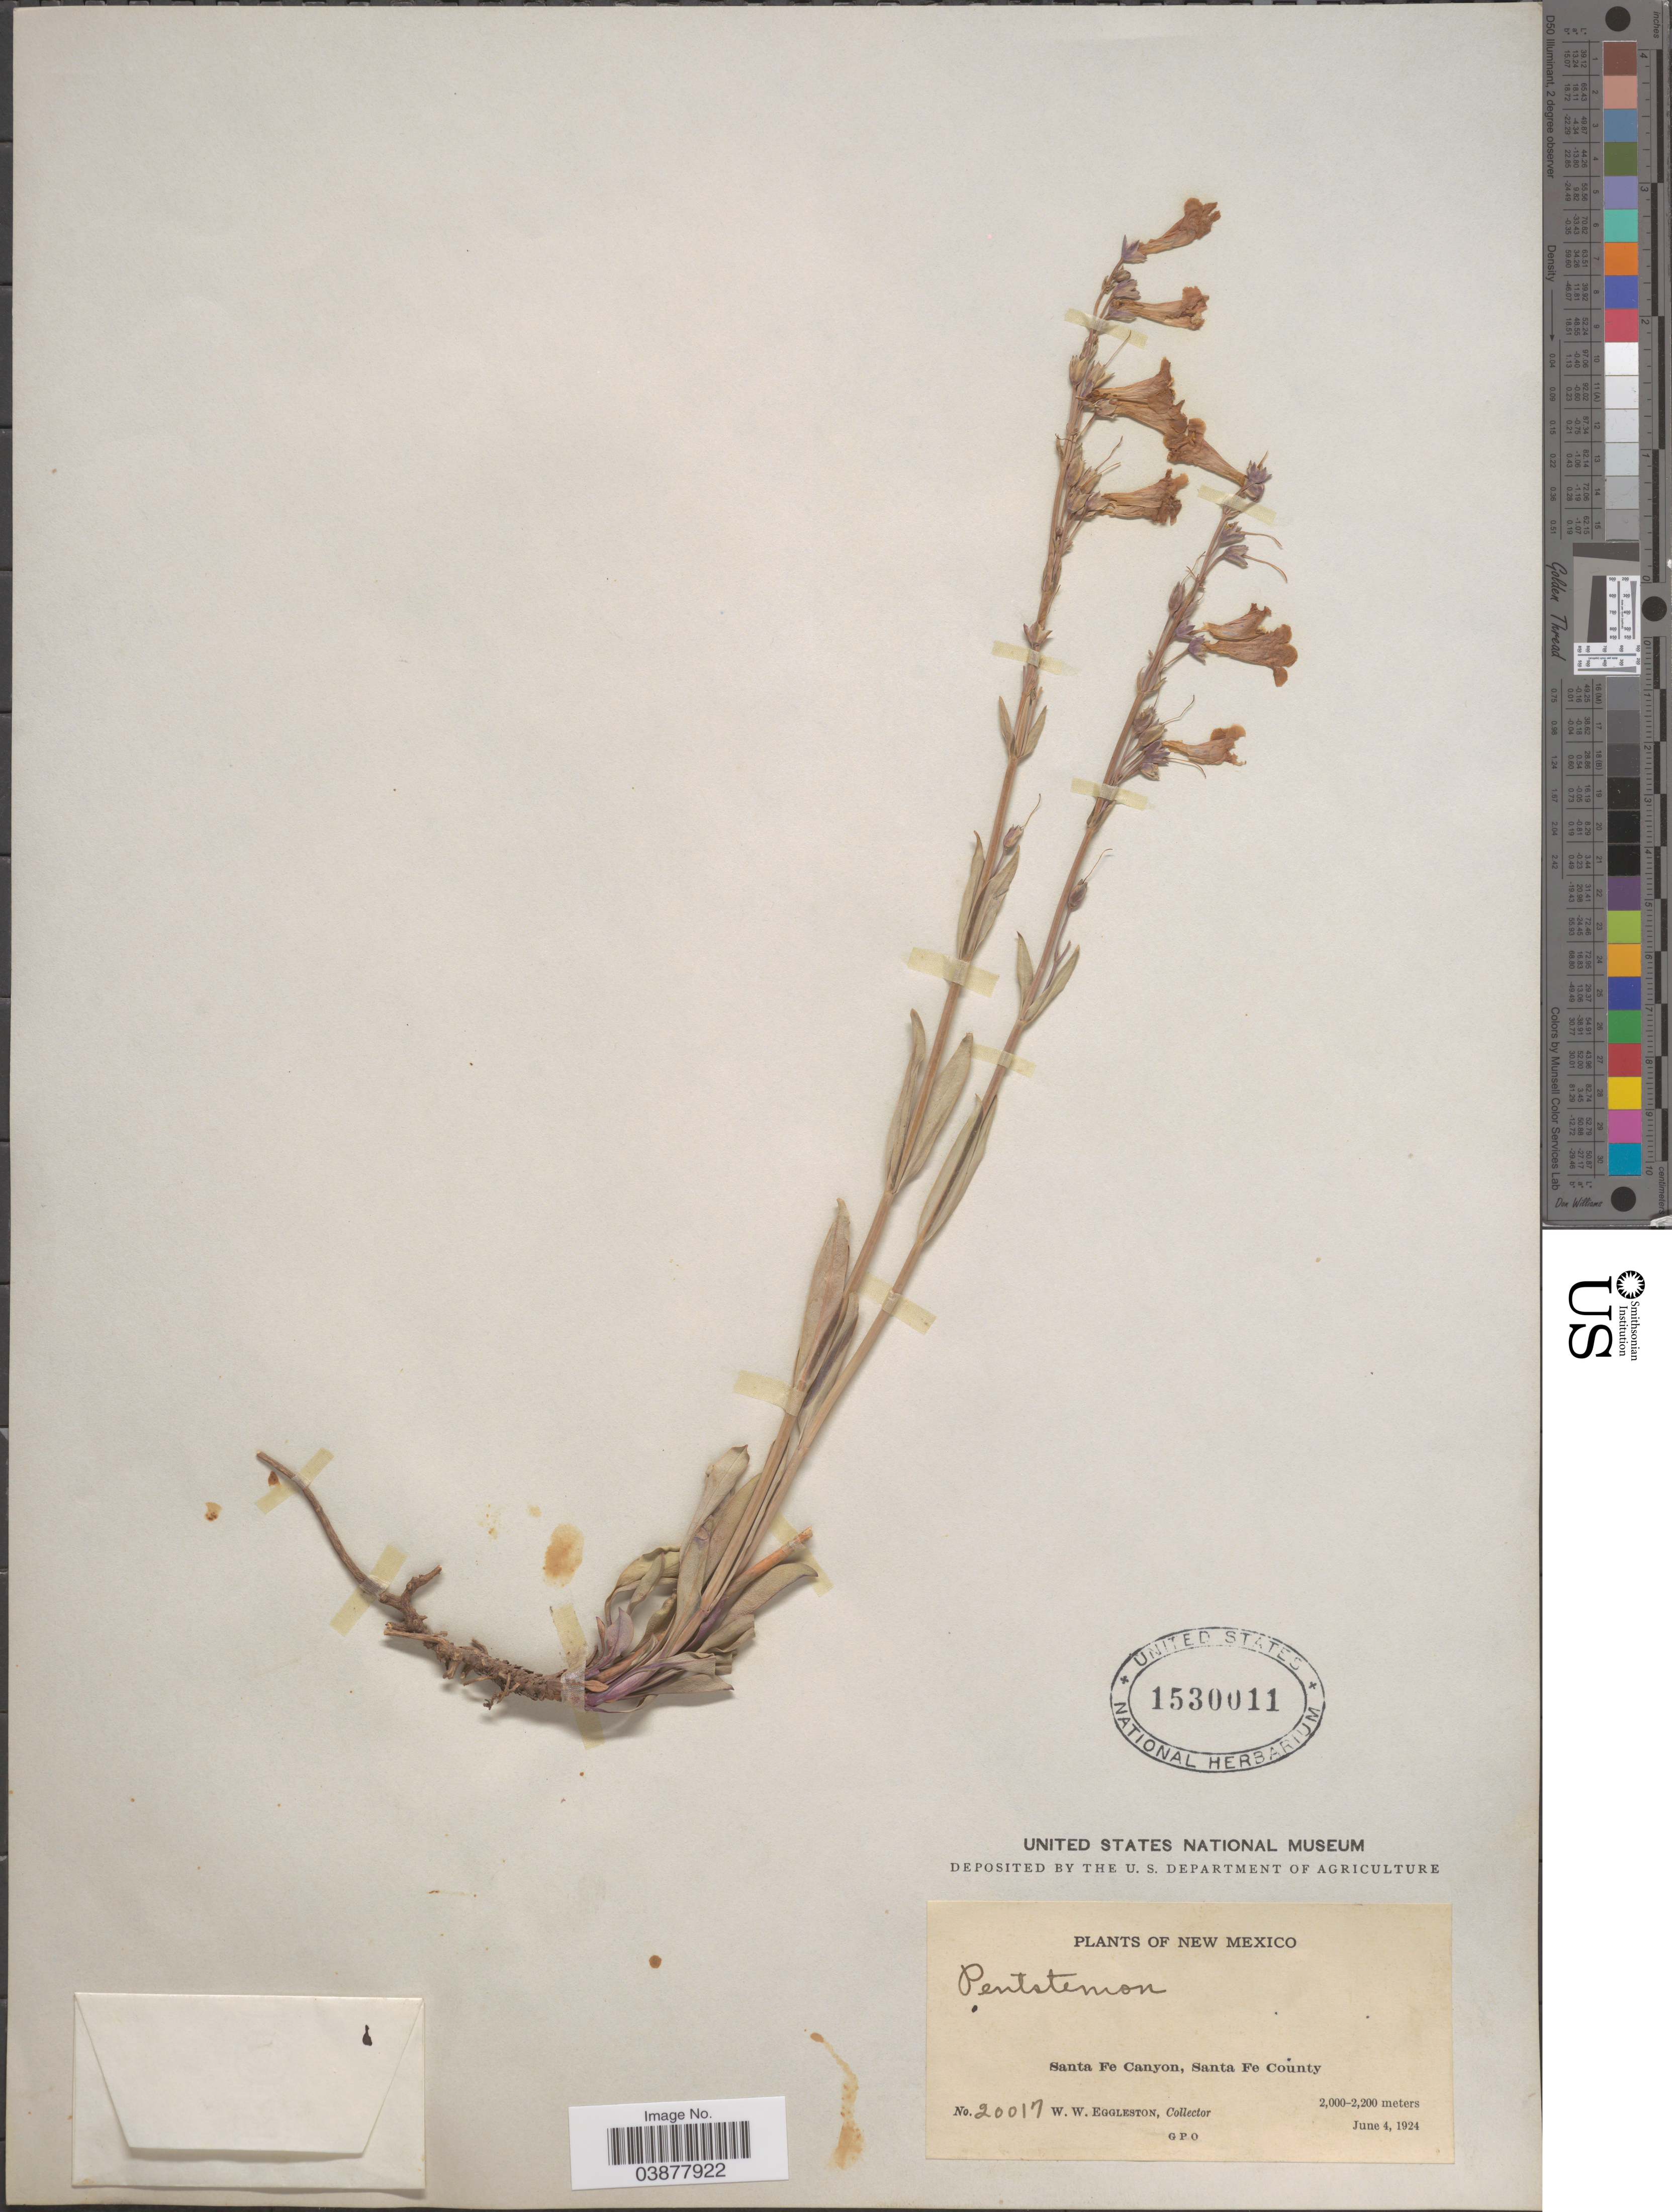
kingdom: Plantae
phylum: Tracheophyta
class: Magnoliopsida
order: Lamiales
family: Plantaginaceae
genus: Penstemon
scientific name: Penstemon secundiflorus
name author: Benth.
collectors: W. W. Eggleston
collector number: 20017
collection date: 1924-06-04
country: United States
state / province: New Mexico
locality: Santa Fe Canyon, Santa Fe County.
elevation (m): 2000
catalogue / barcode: US 1530011